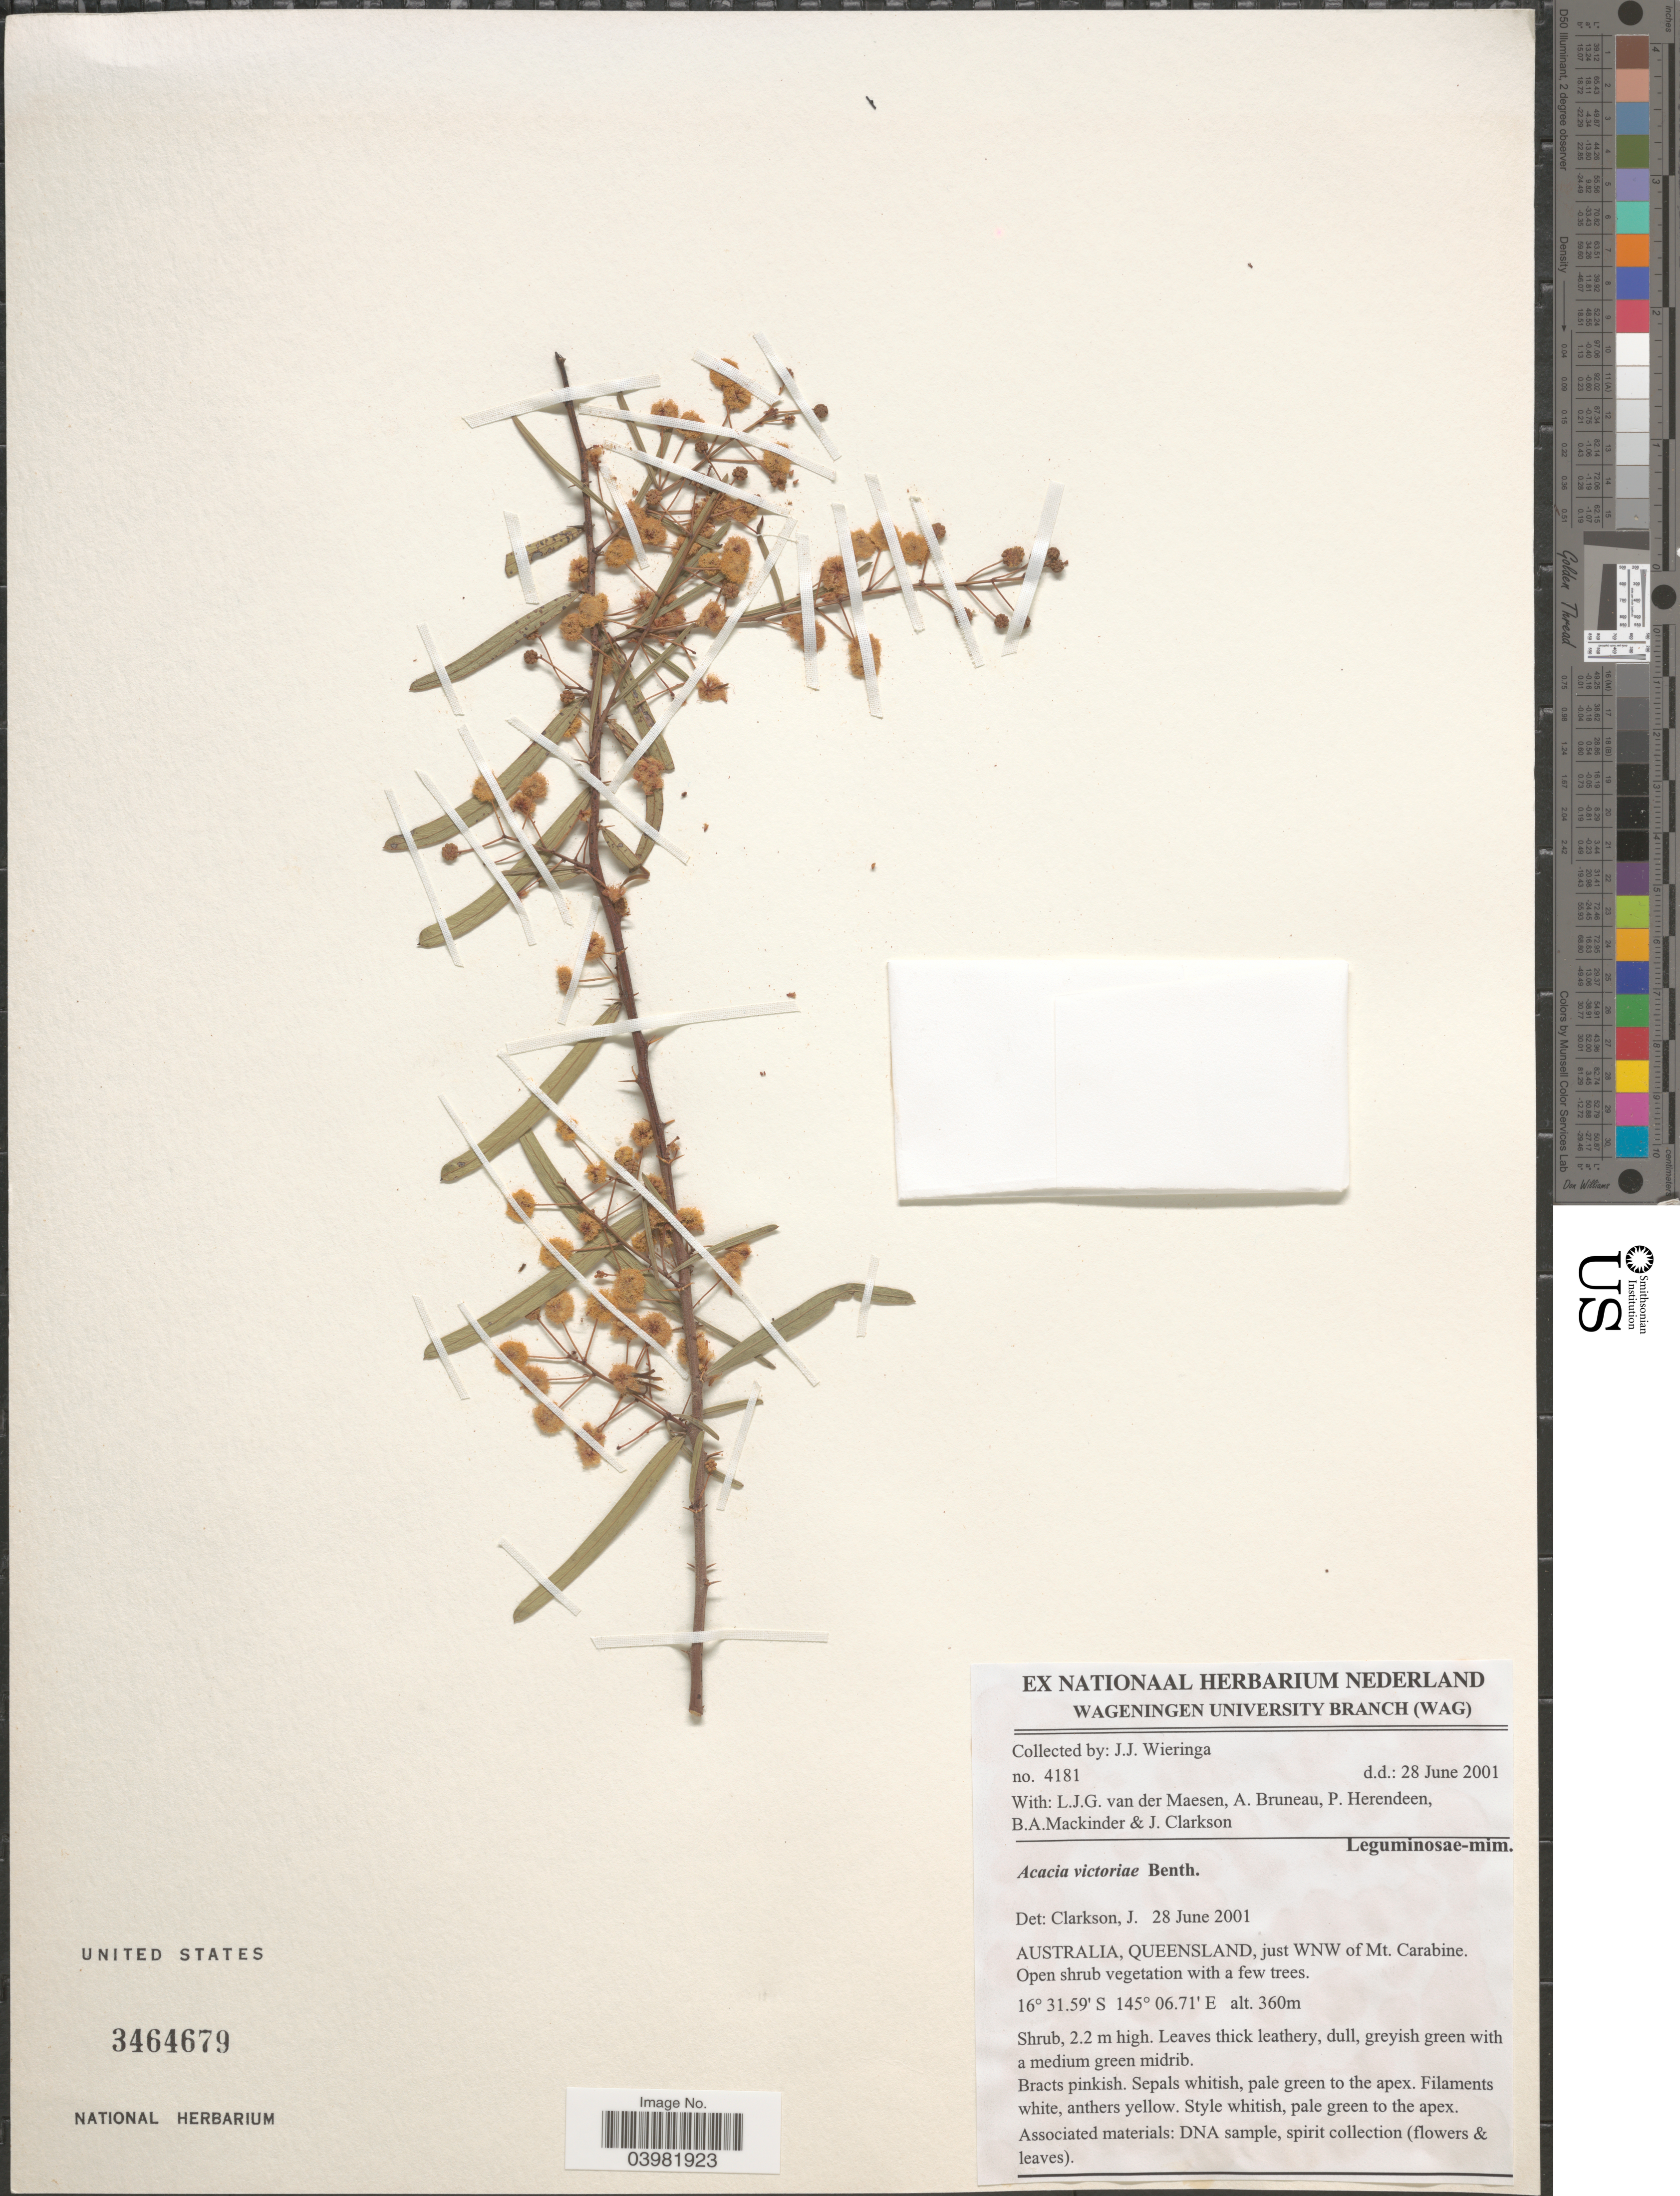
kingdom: Plantae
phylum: Tracheophyta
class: Magnoliopsida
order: Fabales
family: Fabaceae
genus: Acacia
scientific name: Acacia victoriae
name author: Benth.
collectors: J. Wieringa, L. van der Maesen, A. Bruneau, P. S. Herendeen & et al.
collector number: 4181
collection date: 2001-06-28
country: Australia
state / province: Queensland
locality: Just WNW of Mt. Carabine.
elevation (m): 360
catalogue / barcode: US 3464679